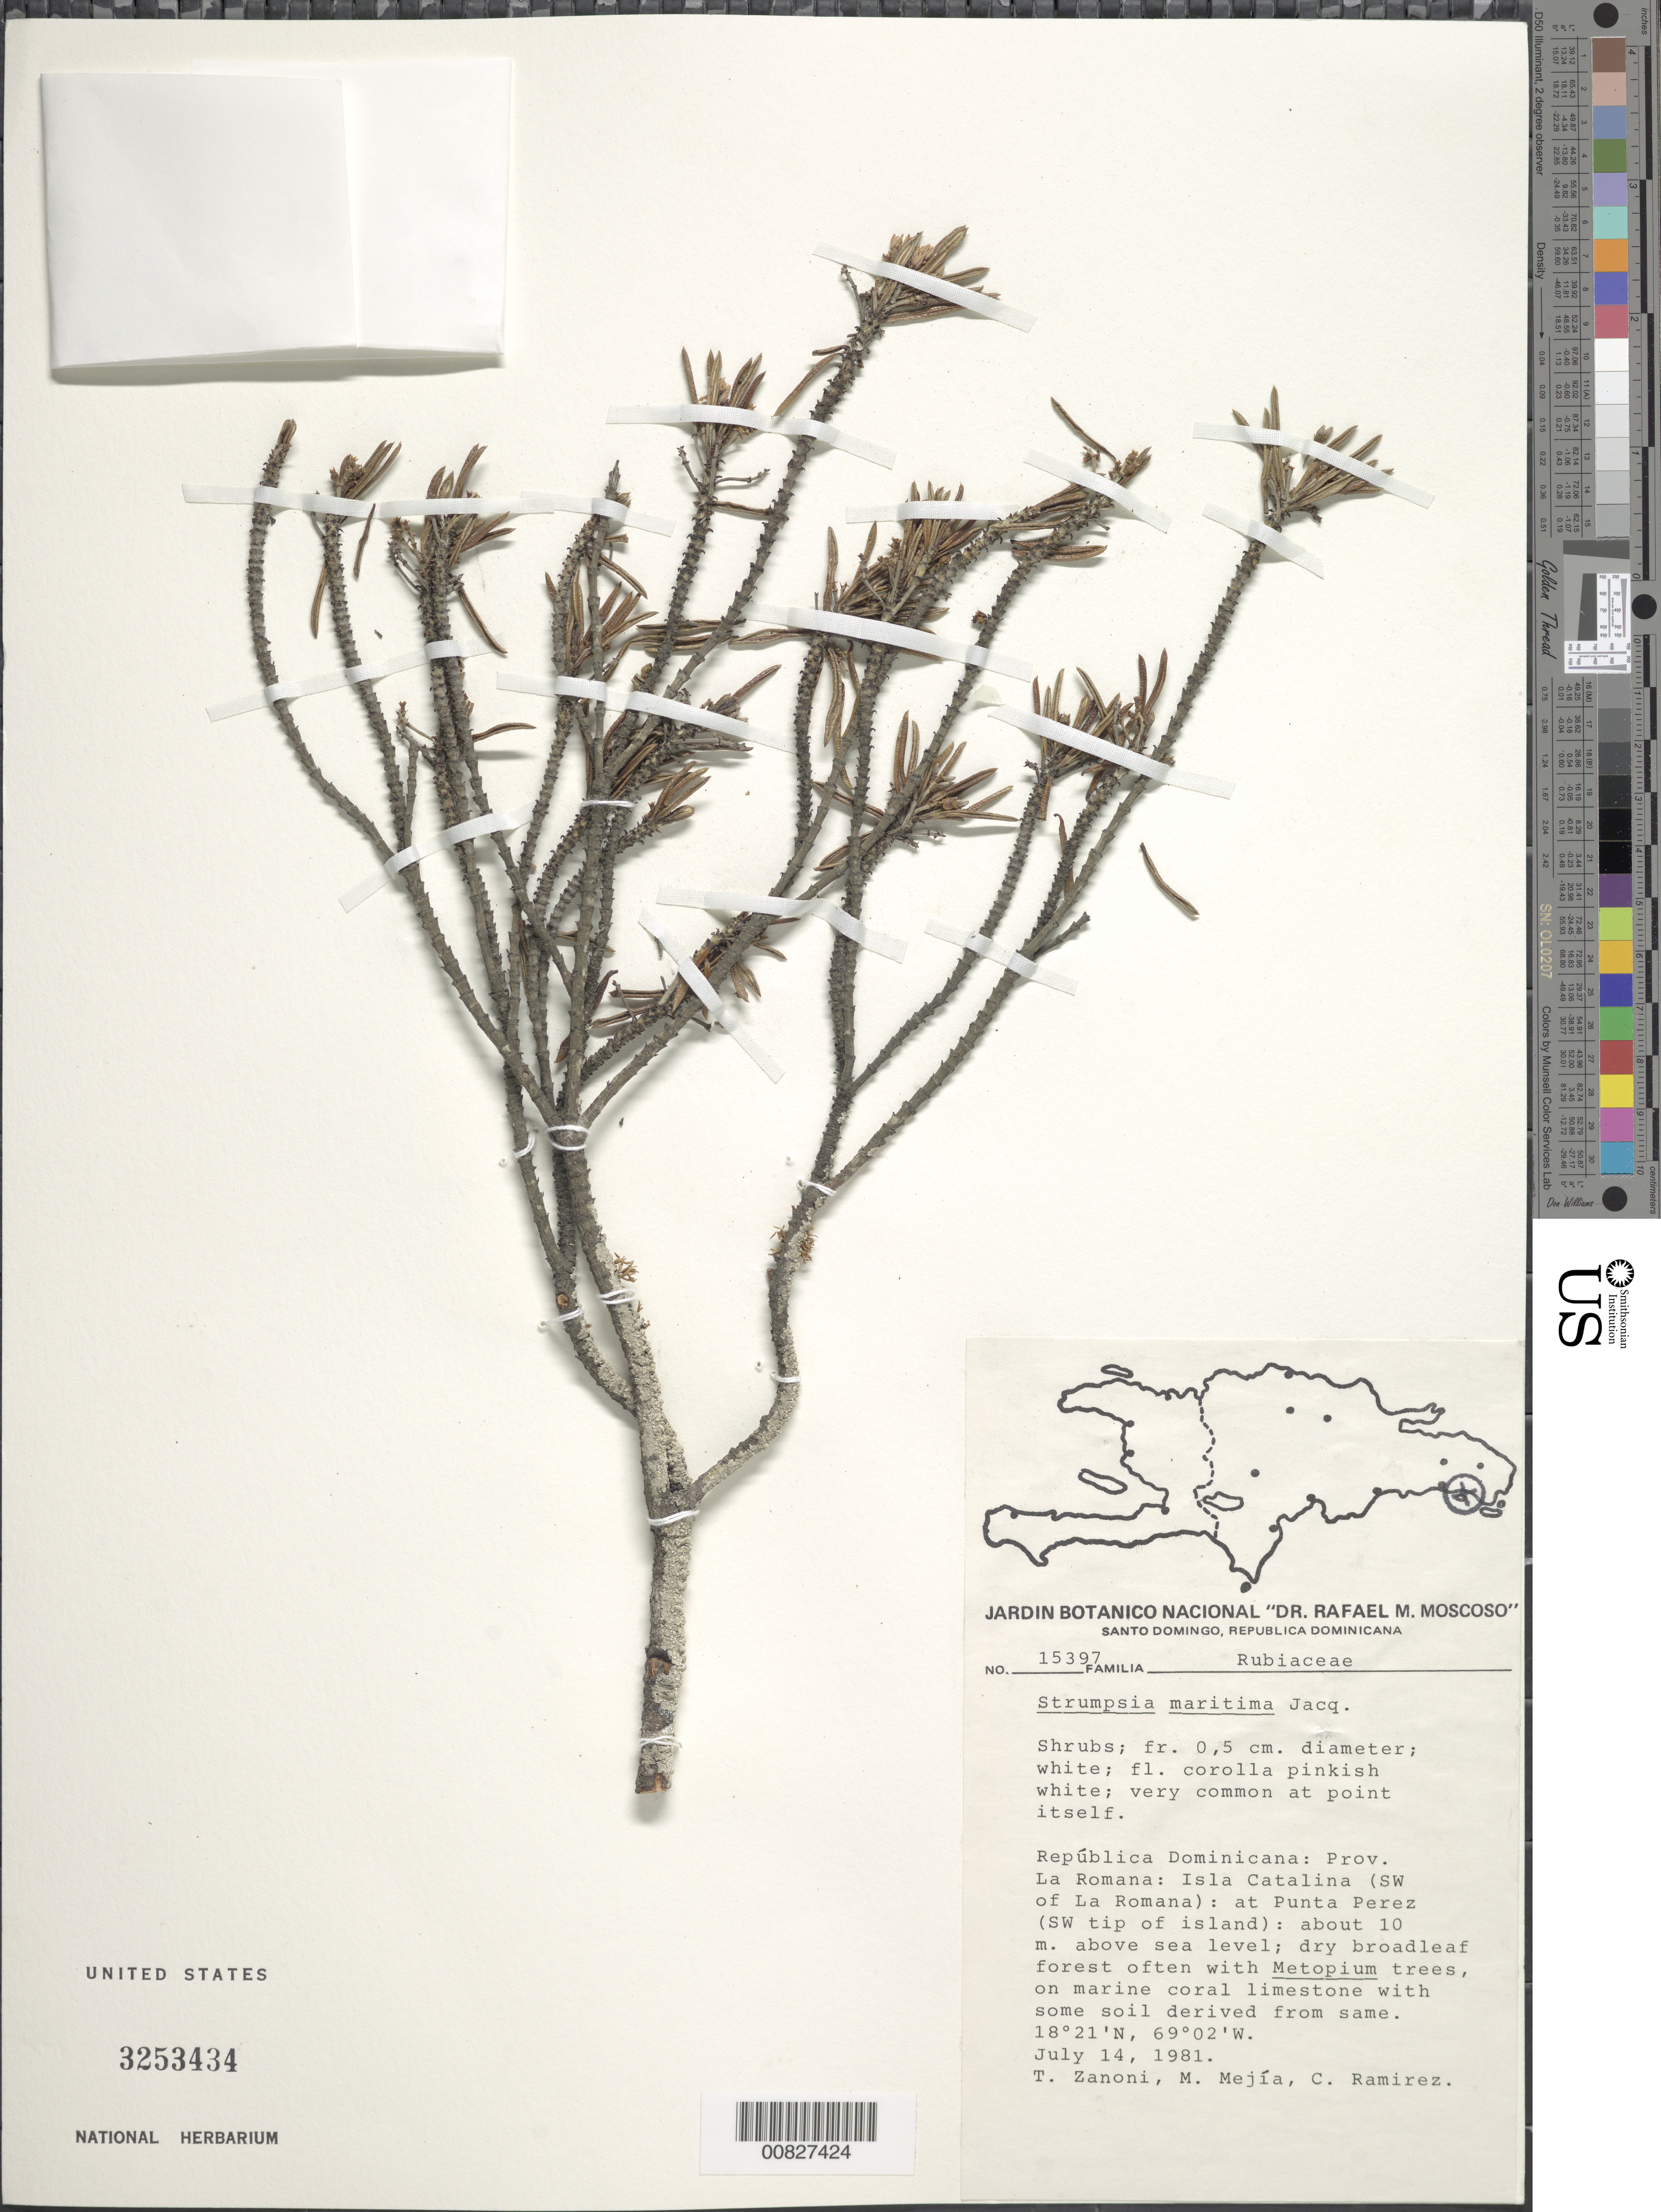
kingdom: Plantae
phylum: Tracheophyta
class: Magnoliopsida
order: Gentianales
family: Rubiaceae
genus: Strumpfia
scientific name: Strumpfia maritima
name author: Jacq.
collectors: T. A. Zanoni, M. Mejia & C. Ramirez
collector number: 15397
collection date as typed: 14 Jul 1981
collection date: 1981-07-14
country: Dominican Republic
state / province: La Romana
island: Isla Catalina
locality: SW of La Romana, at Punta Perez (SW tip of Island)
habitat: Dry broadleaf forest often with Metopium trees, on marine coral limestone with some soil derived from same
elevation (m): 10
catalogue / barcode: US 3253434